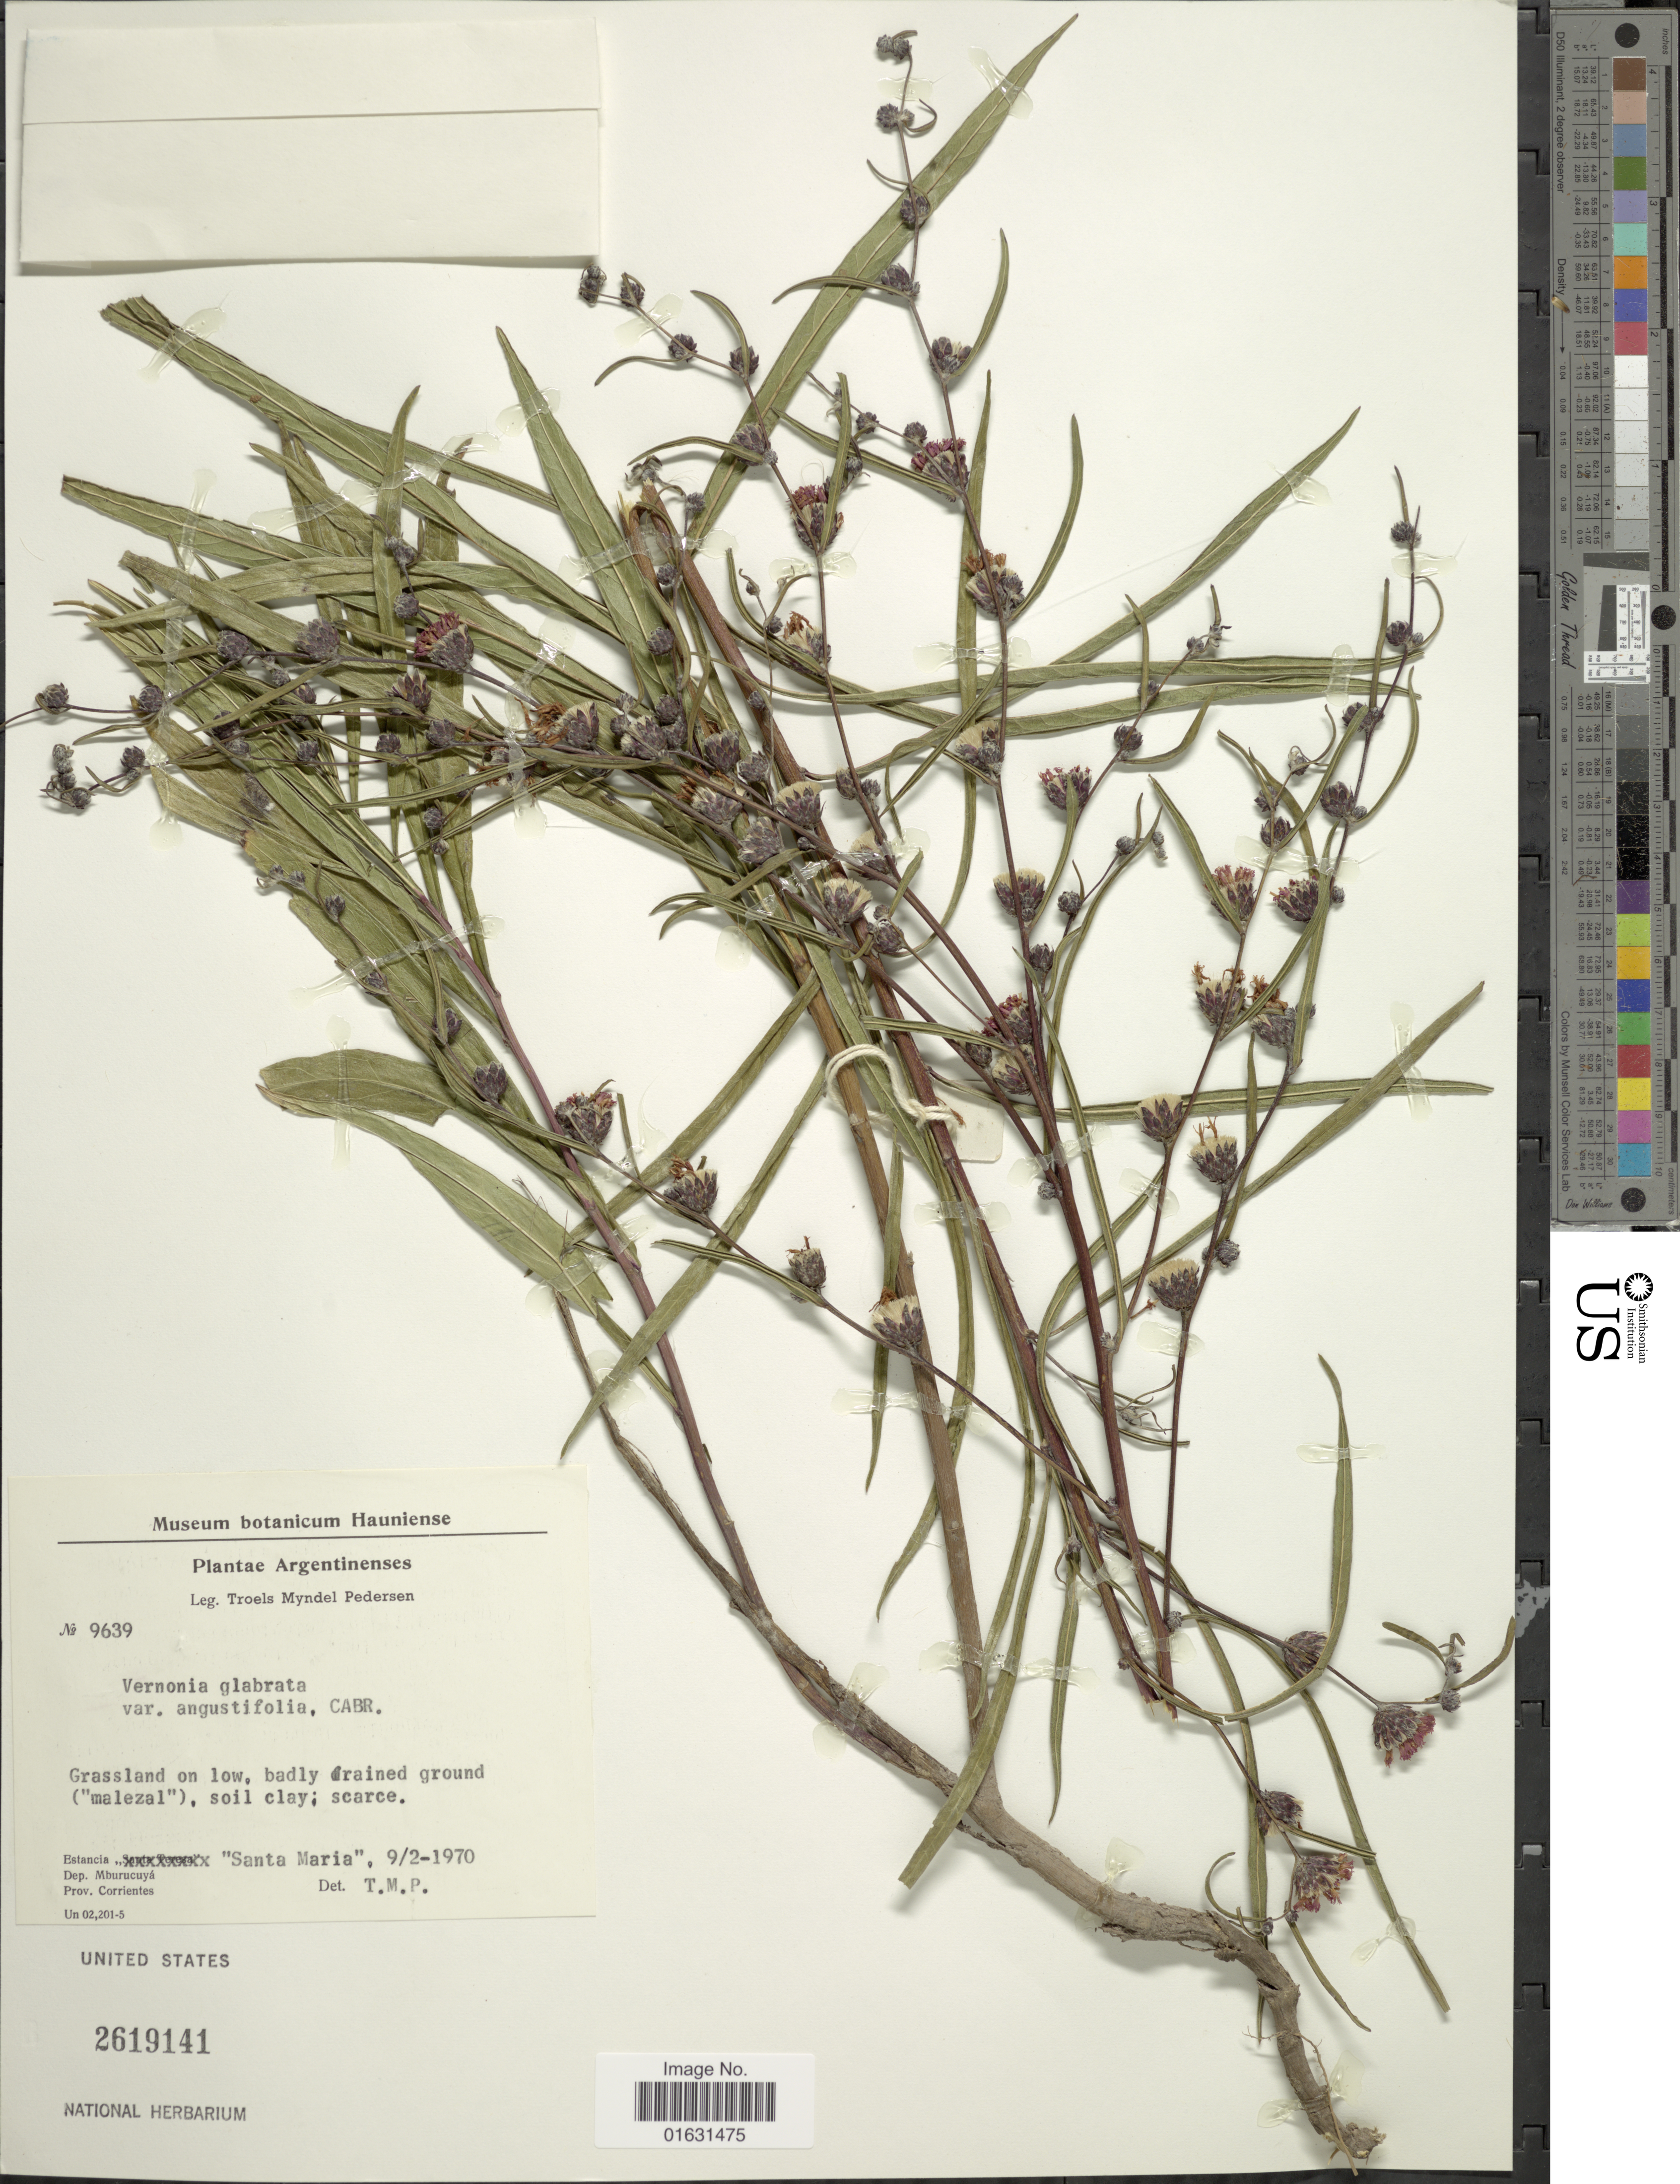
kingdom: Plantae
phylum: Tracheophyta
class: Magnoliopsida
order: Asterales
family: Asteraceae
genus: Lessingianthus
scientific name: Lessingianthus glabratus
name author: (Less.) H. Rob.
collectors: T. Pederson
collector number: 9639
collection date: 1970-02-09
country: Argentina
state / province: Corrientes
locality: Estancia "Santa Maria" Dep. Mburucuya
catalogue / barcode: US 2619141